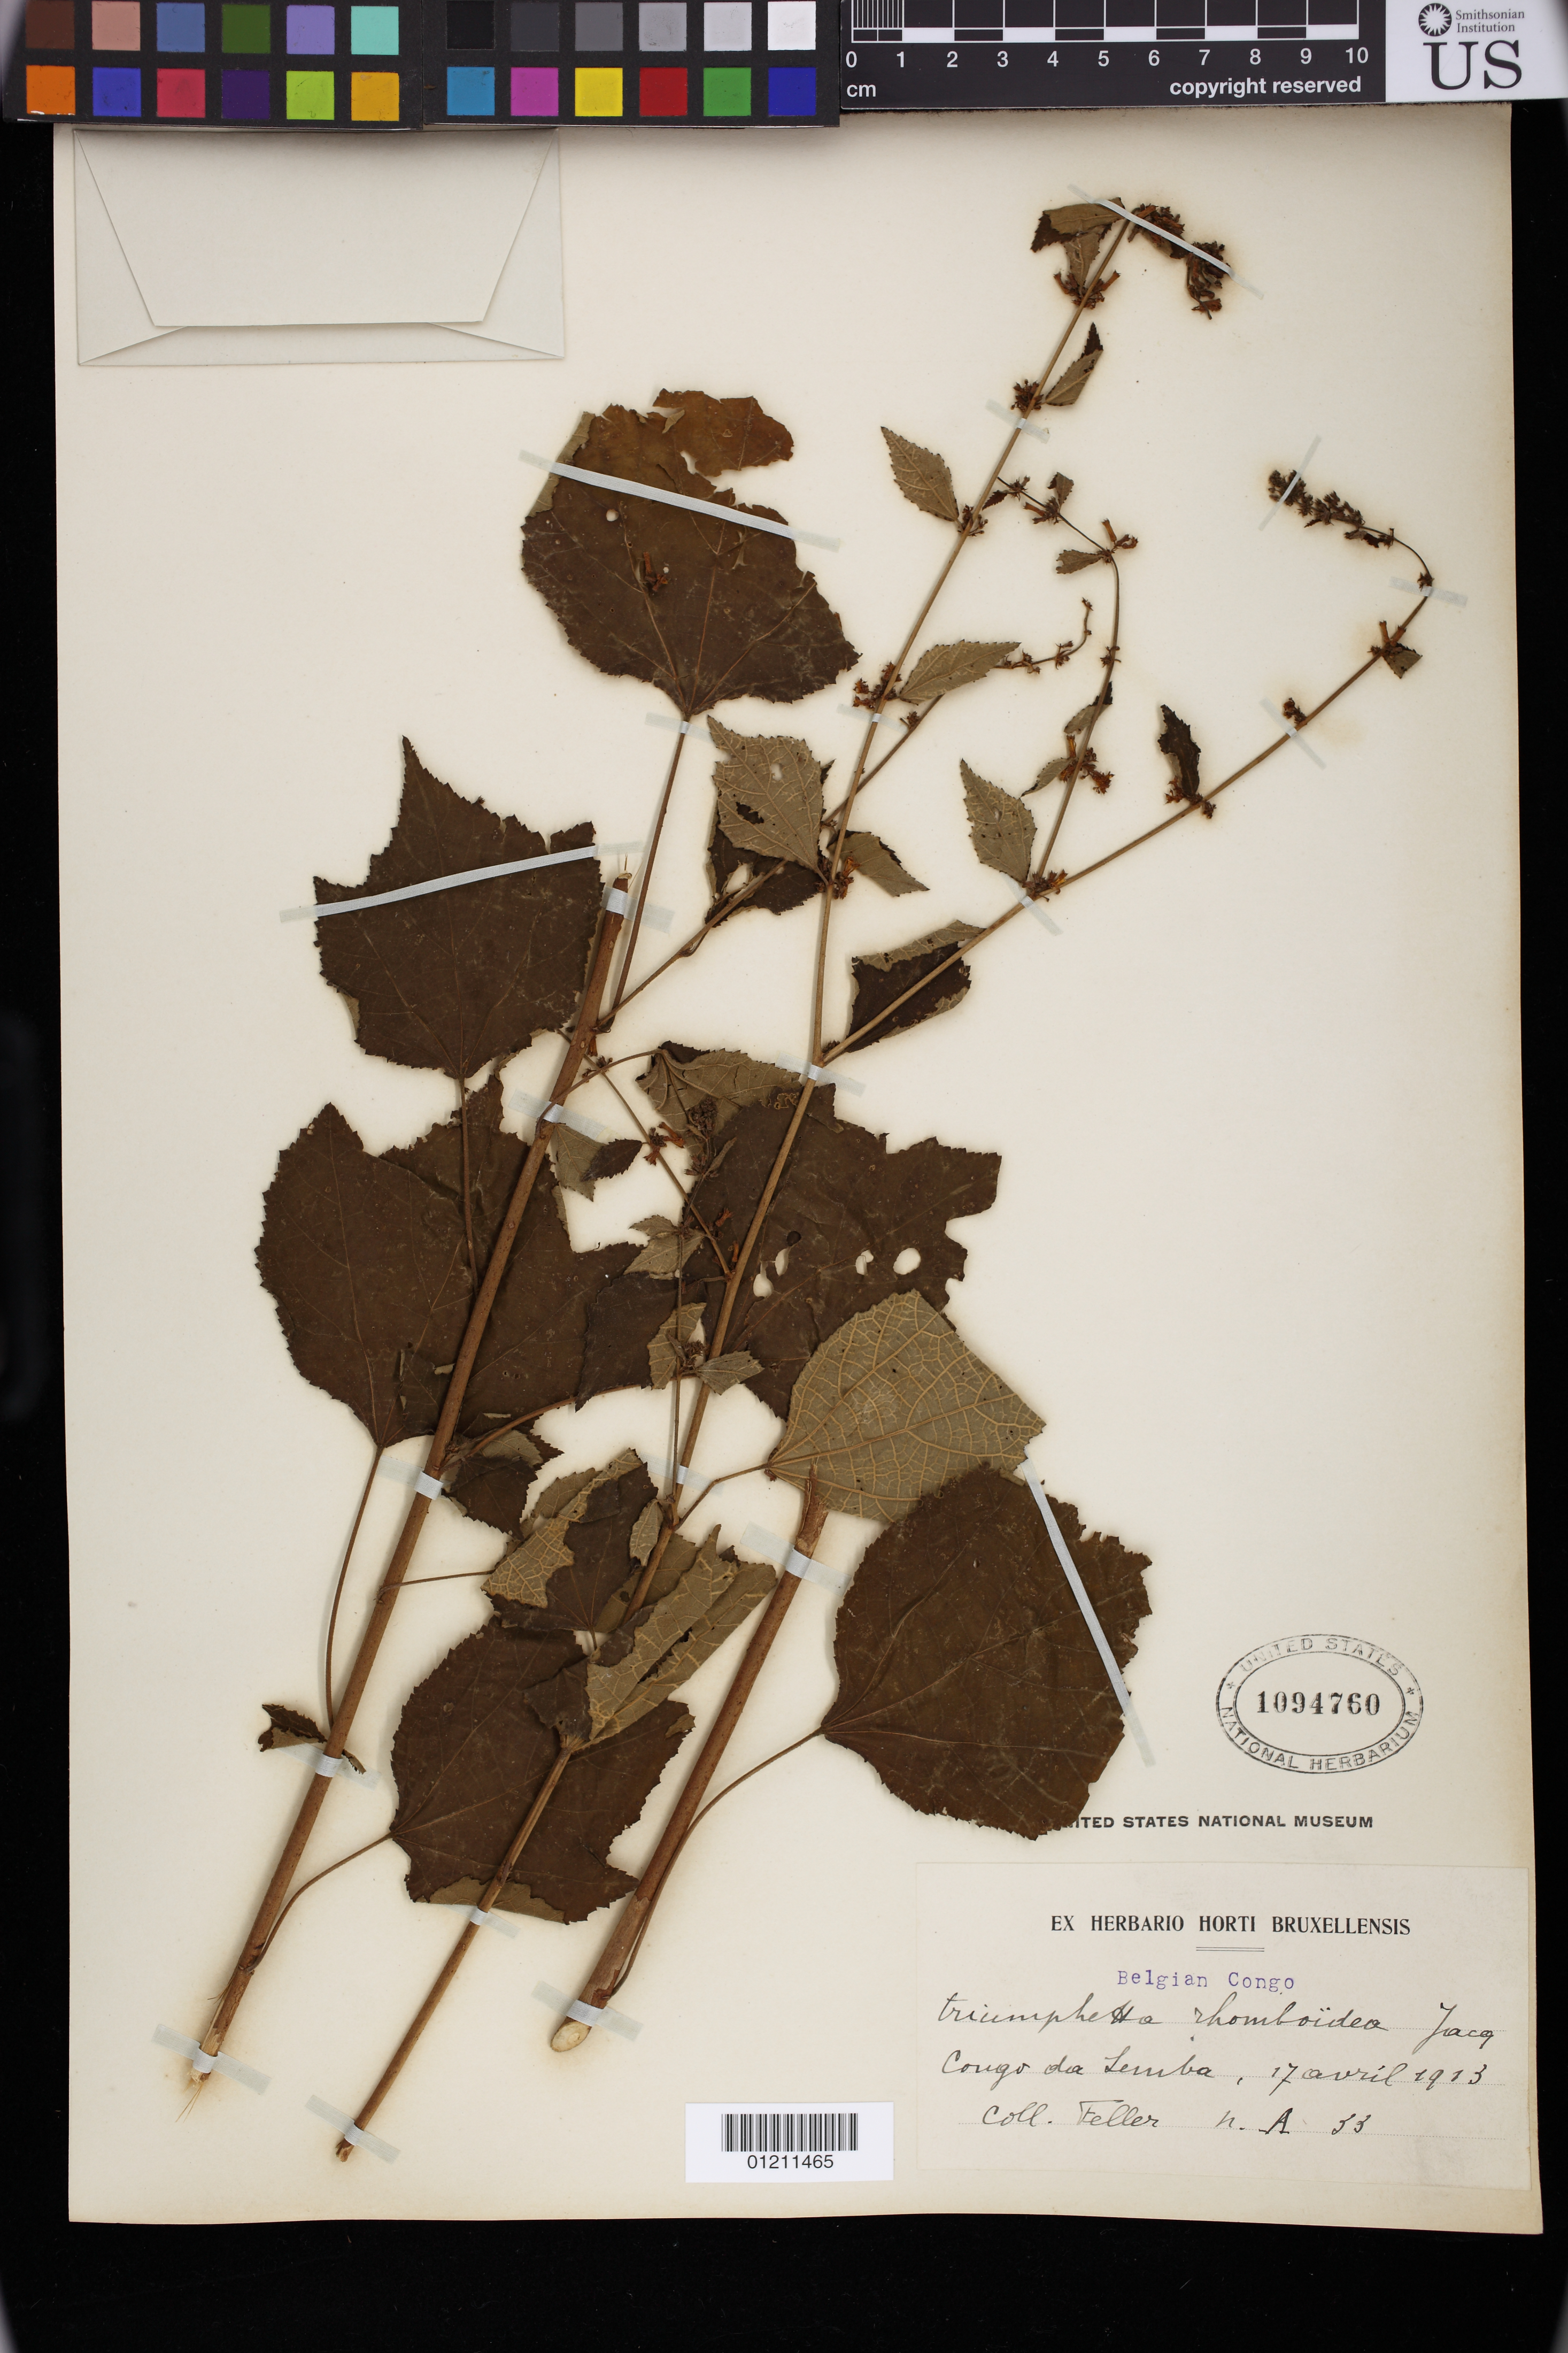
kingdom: Plantae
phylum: Tracheophyta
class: Magnoliopsida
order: Malvales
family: Malvaceae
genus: Triumfetta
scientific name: Triumfetta rhomboidea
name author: Jacq.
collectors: R. Feller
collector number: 33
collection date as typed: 17 Apr 1913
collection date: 1913-04-17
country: Congo, Democratic Republic of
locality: Belgian Congo: Congo da Lemba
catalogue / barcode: US 1094760